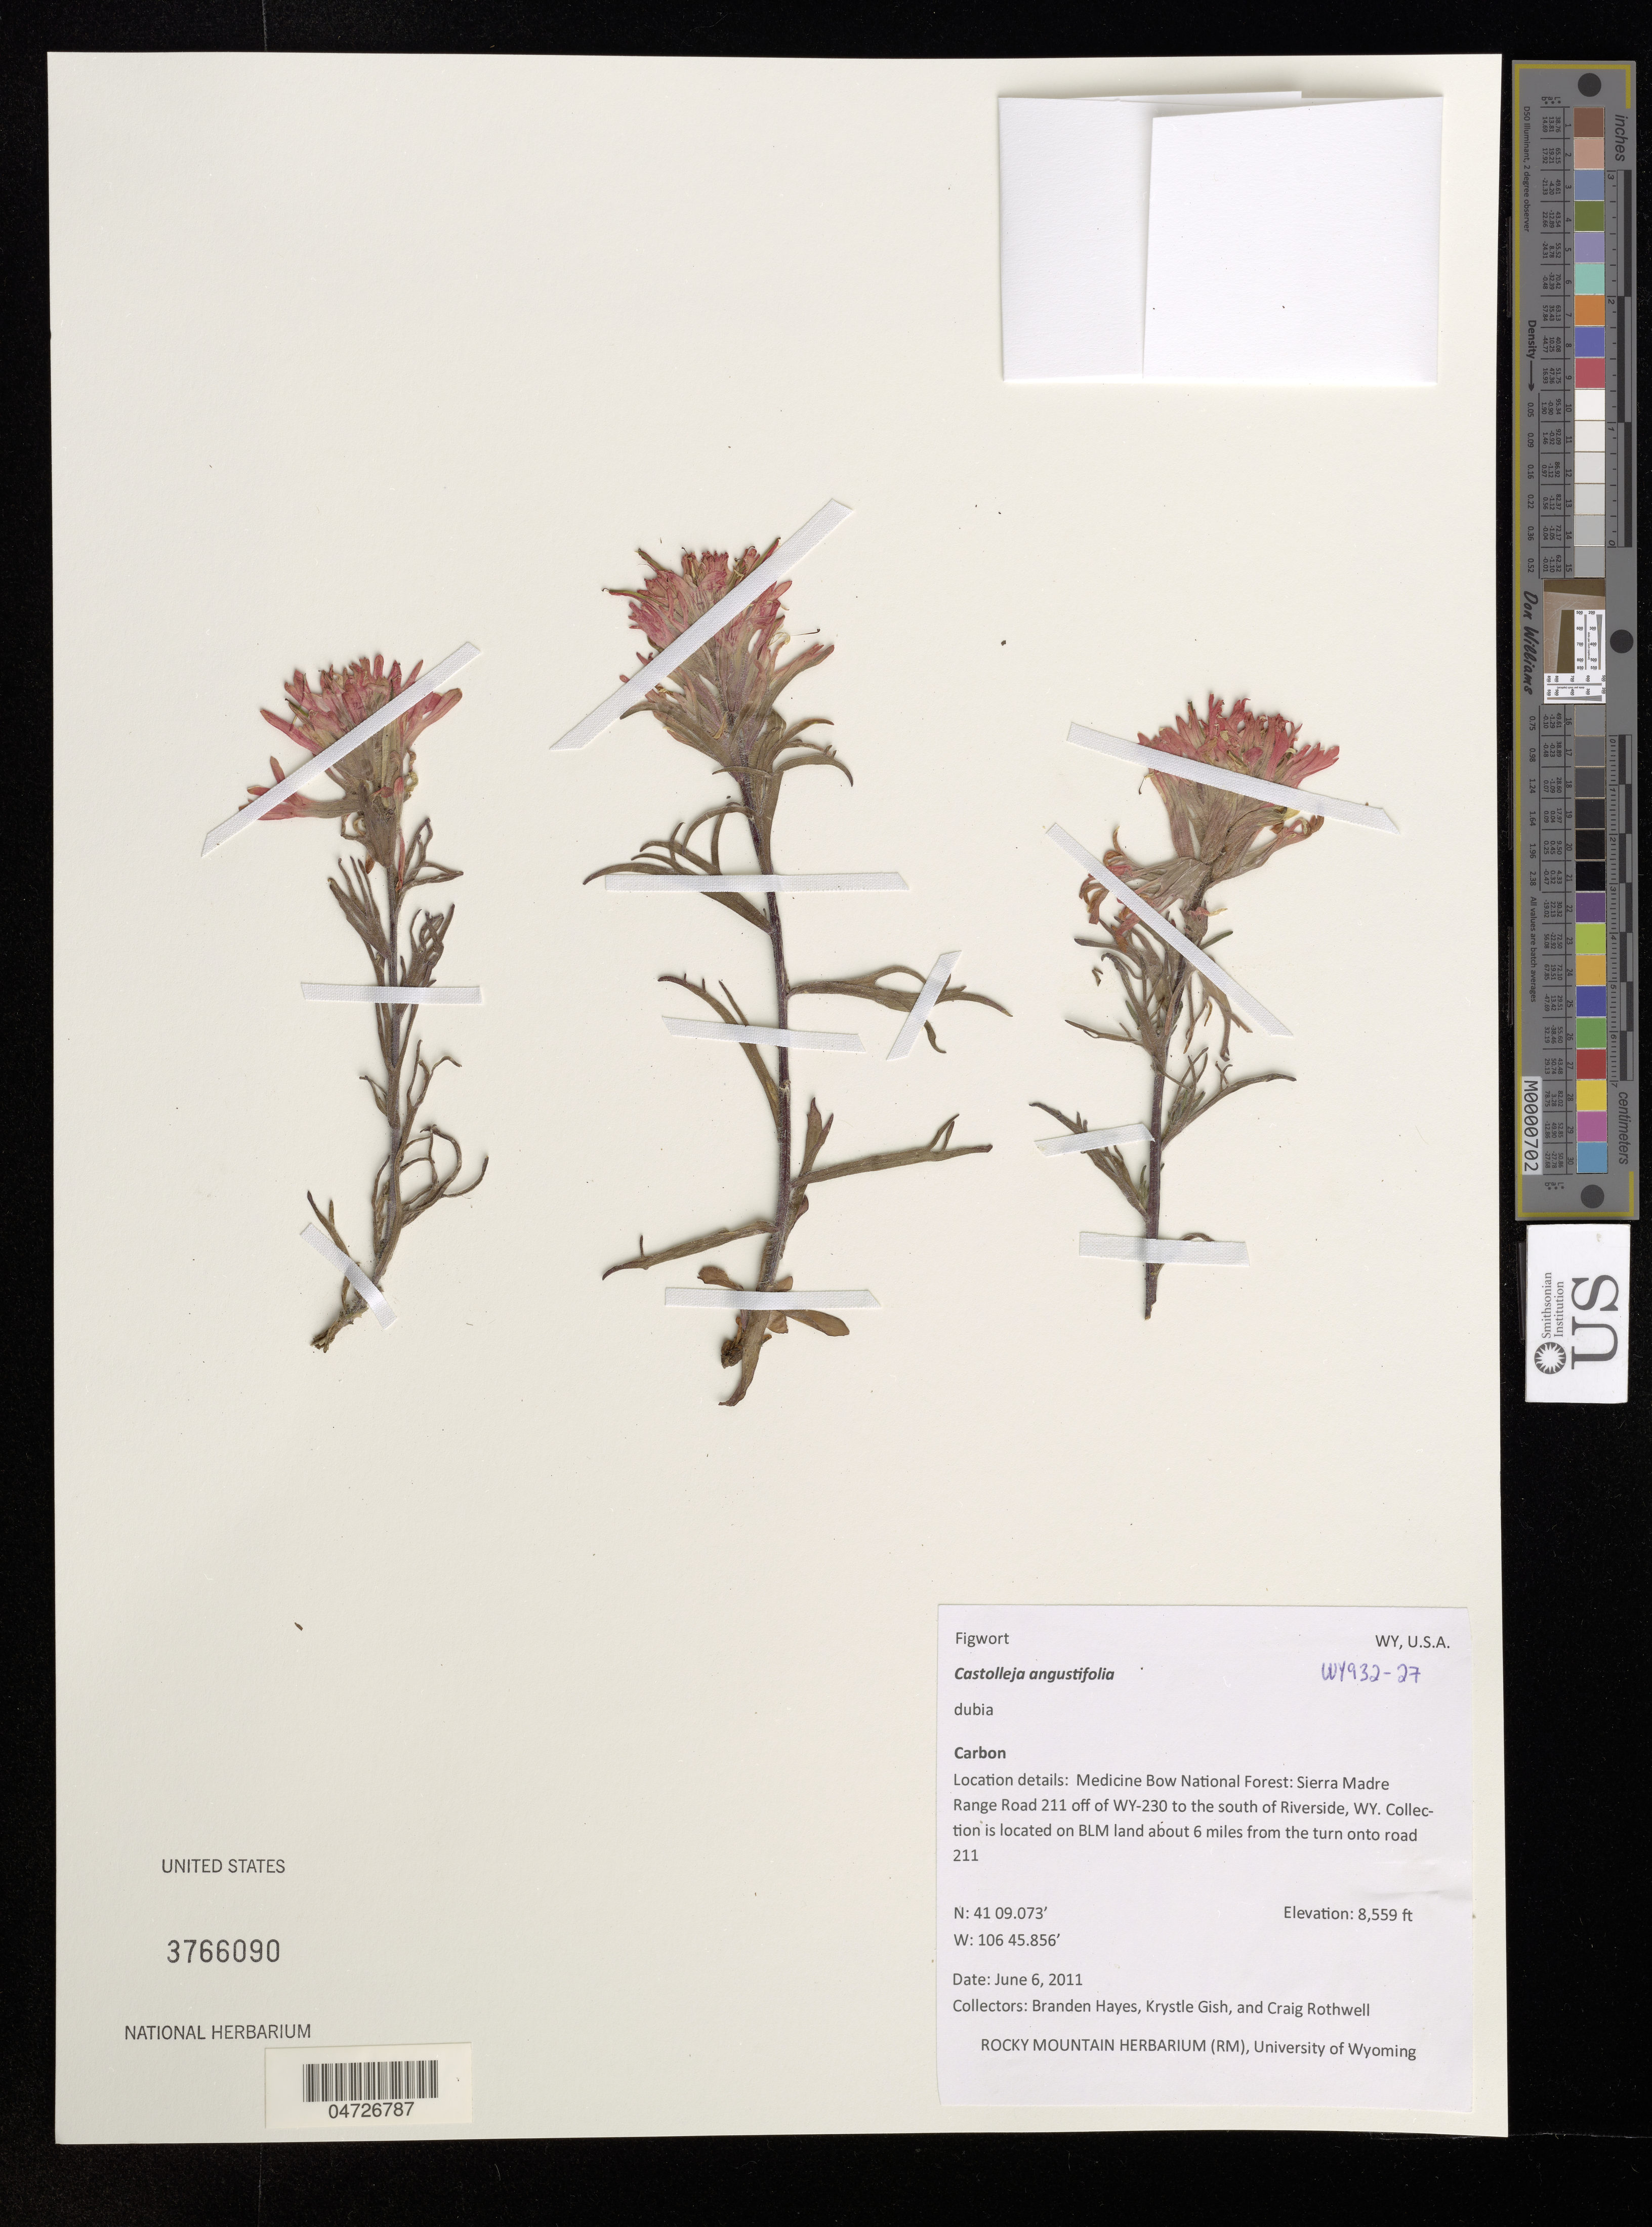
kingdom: Plantae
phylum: Tracheophyta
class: Magnoliopsida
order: Lamiales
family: Orobanchaceae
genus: Castilleja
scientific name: Castilleja angustata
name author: Eastw.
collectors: B. Hayes, K. Gish & C. Rothwell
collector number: WY932-27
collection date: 2011-06-06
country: United States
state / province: Wyoming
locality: Carbon. Medicine Bow National Forest: SIerra Madre Range Road 211 off of WY-230 to the south of Riverside. Collection is located on BLM land about 6 miles from the turn onto road 211.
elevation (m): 2609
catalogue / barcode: US 3766090